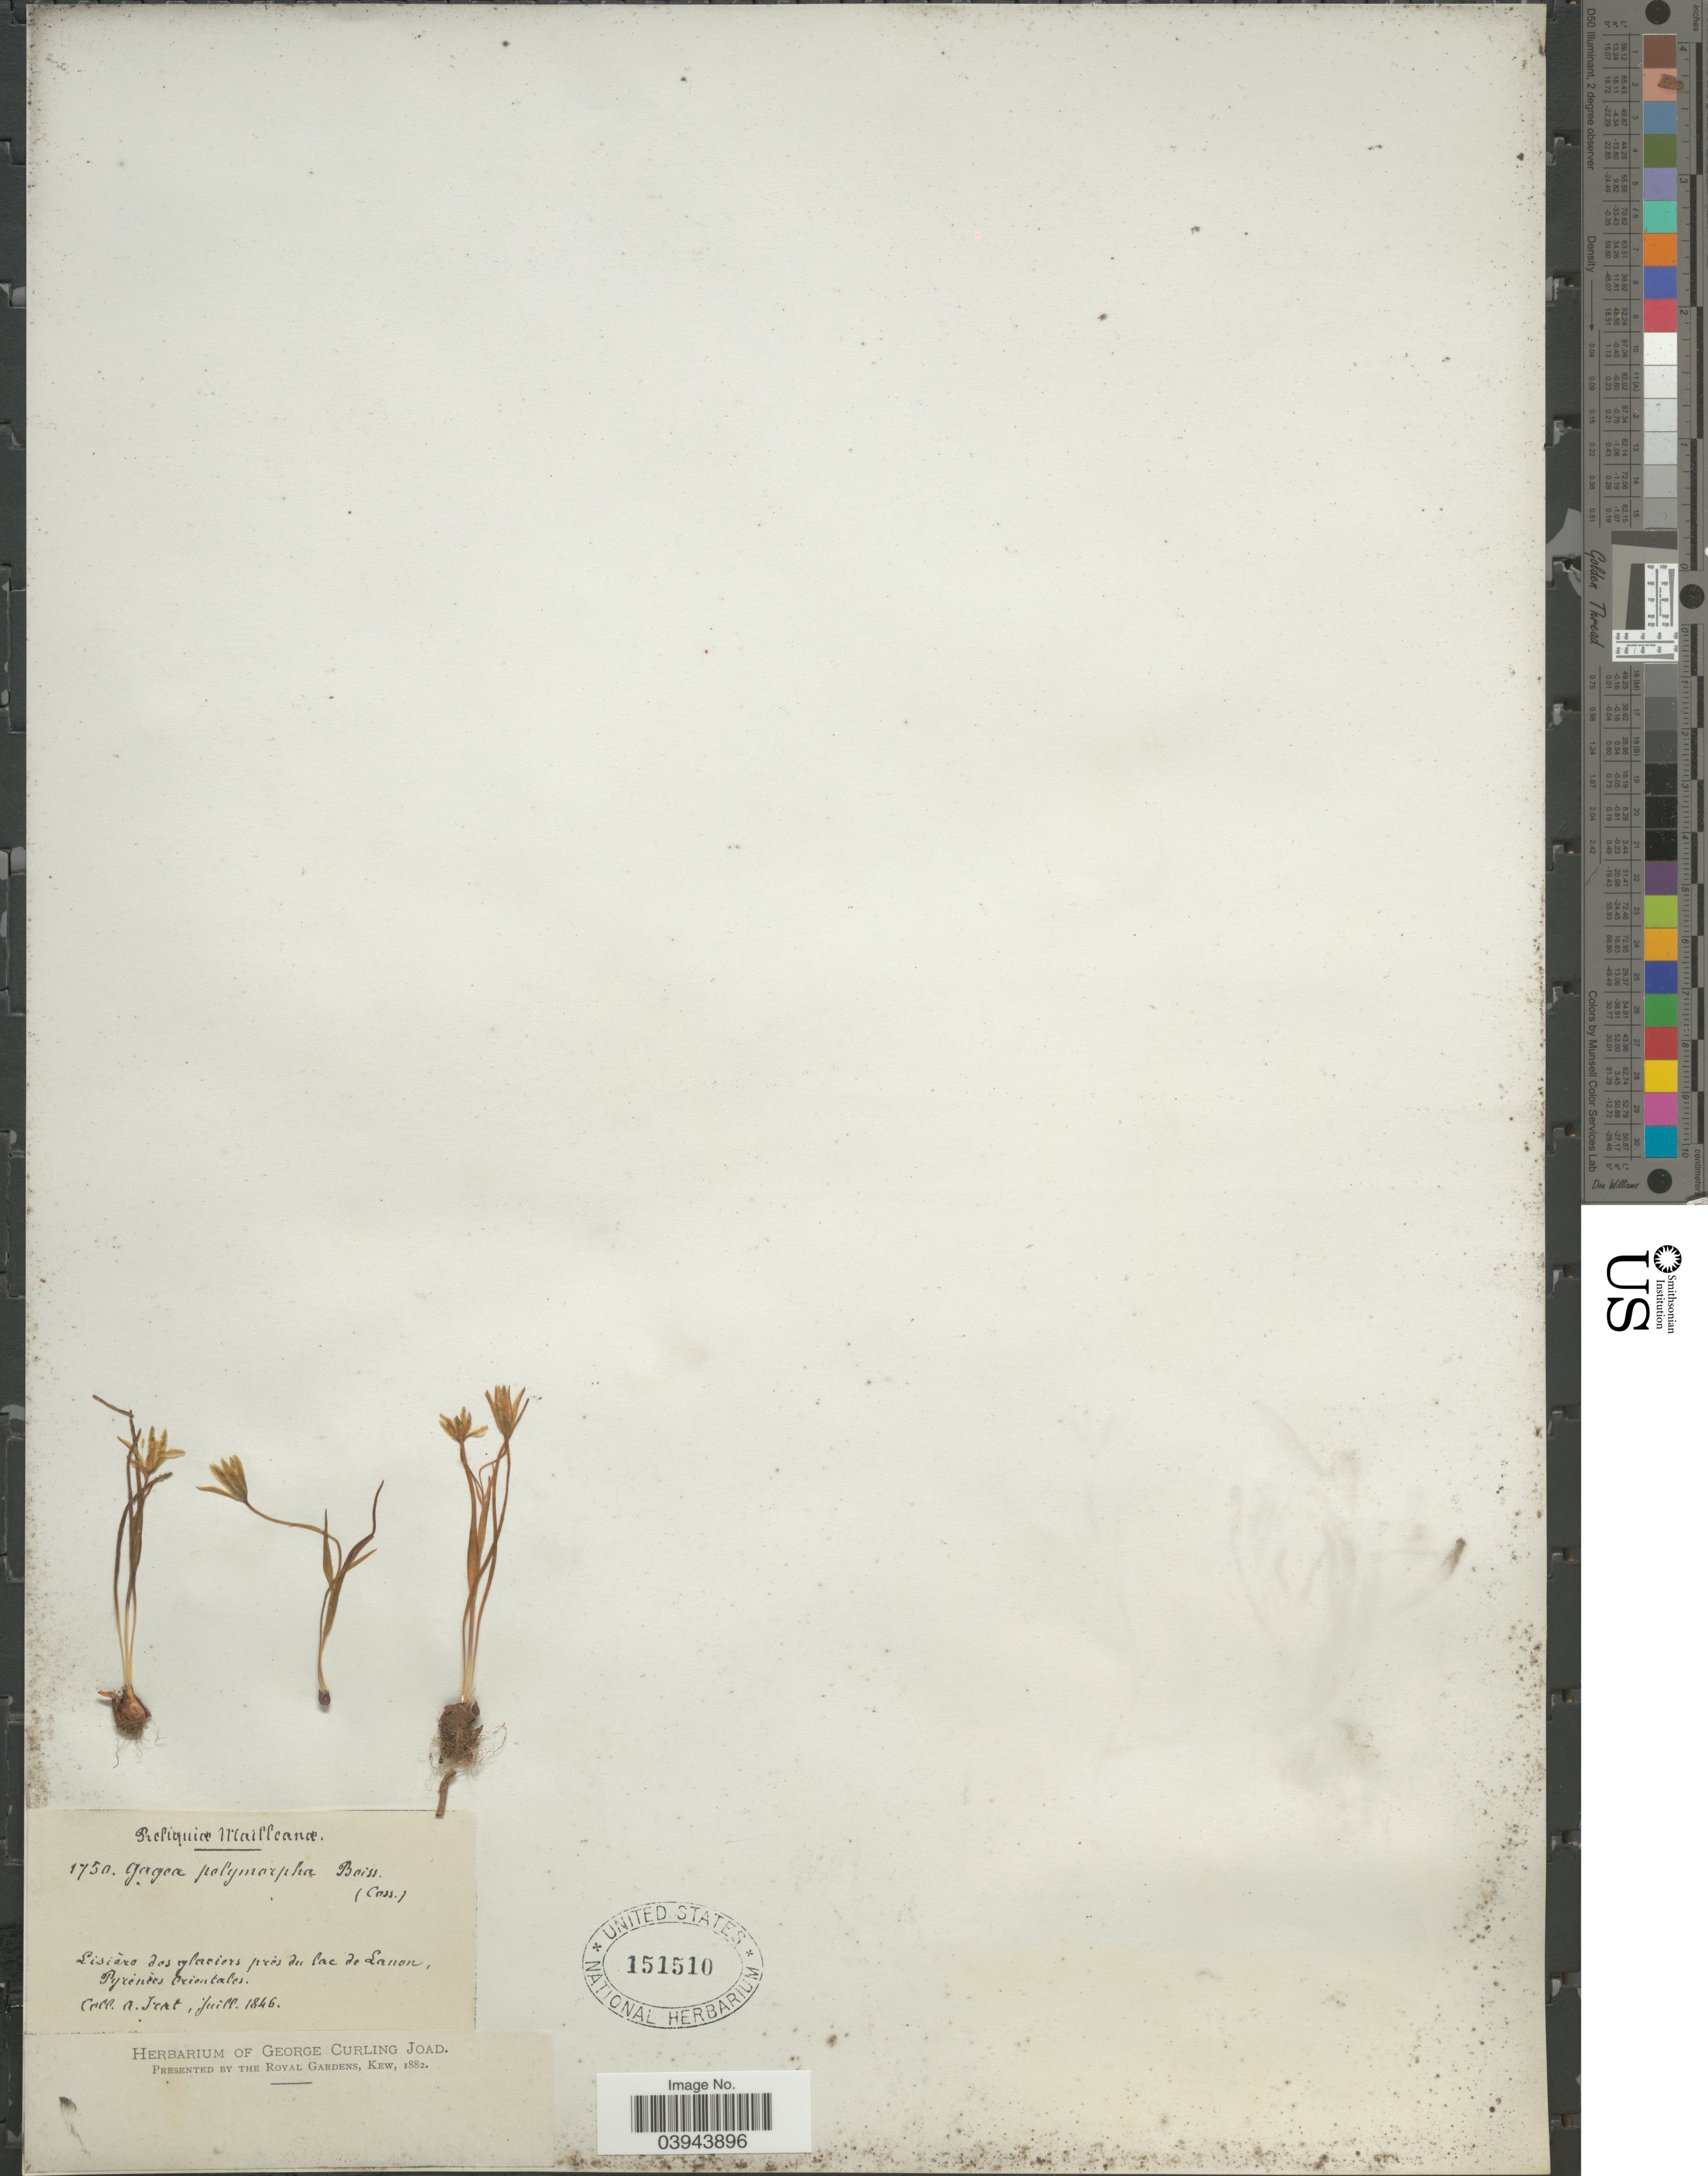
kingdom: Plantae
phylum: Tracheophyta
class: Liliopsida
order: Liliales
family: Liliaceae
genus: Gagea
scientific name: Gagea polymorpha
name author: Boiss.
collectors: A. Irat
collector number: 1750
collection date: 1846-07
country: France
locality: Lisióro des glaciers près du lac de Lanon, Pyrenées Orientales.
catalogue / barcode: US 151510